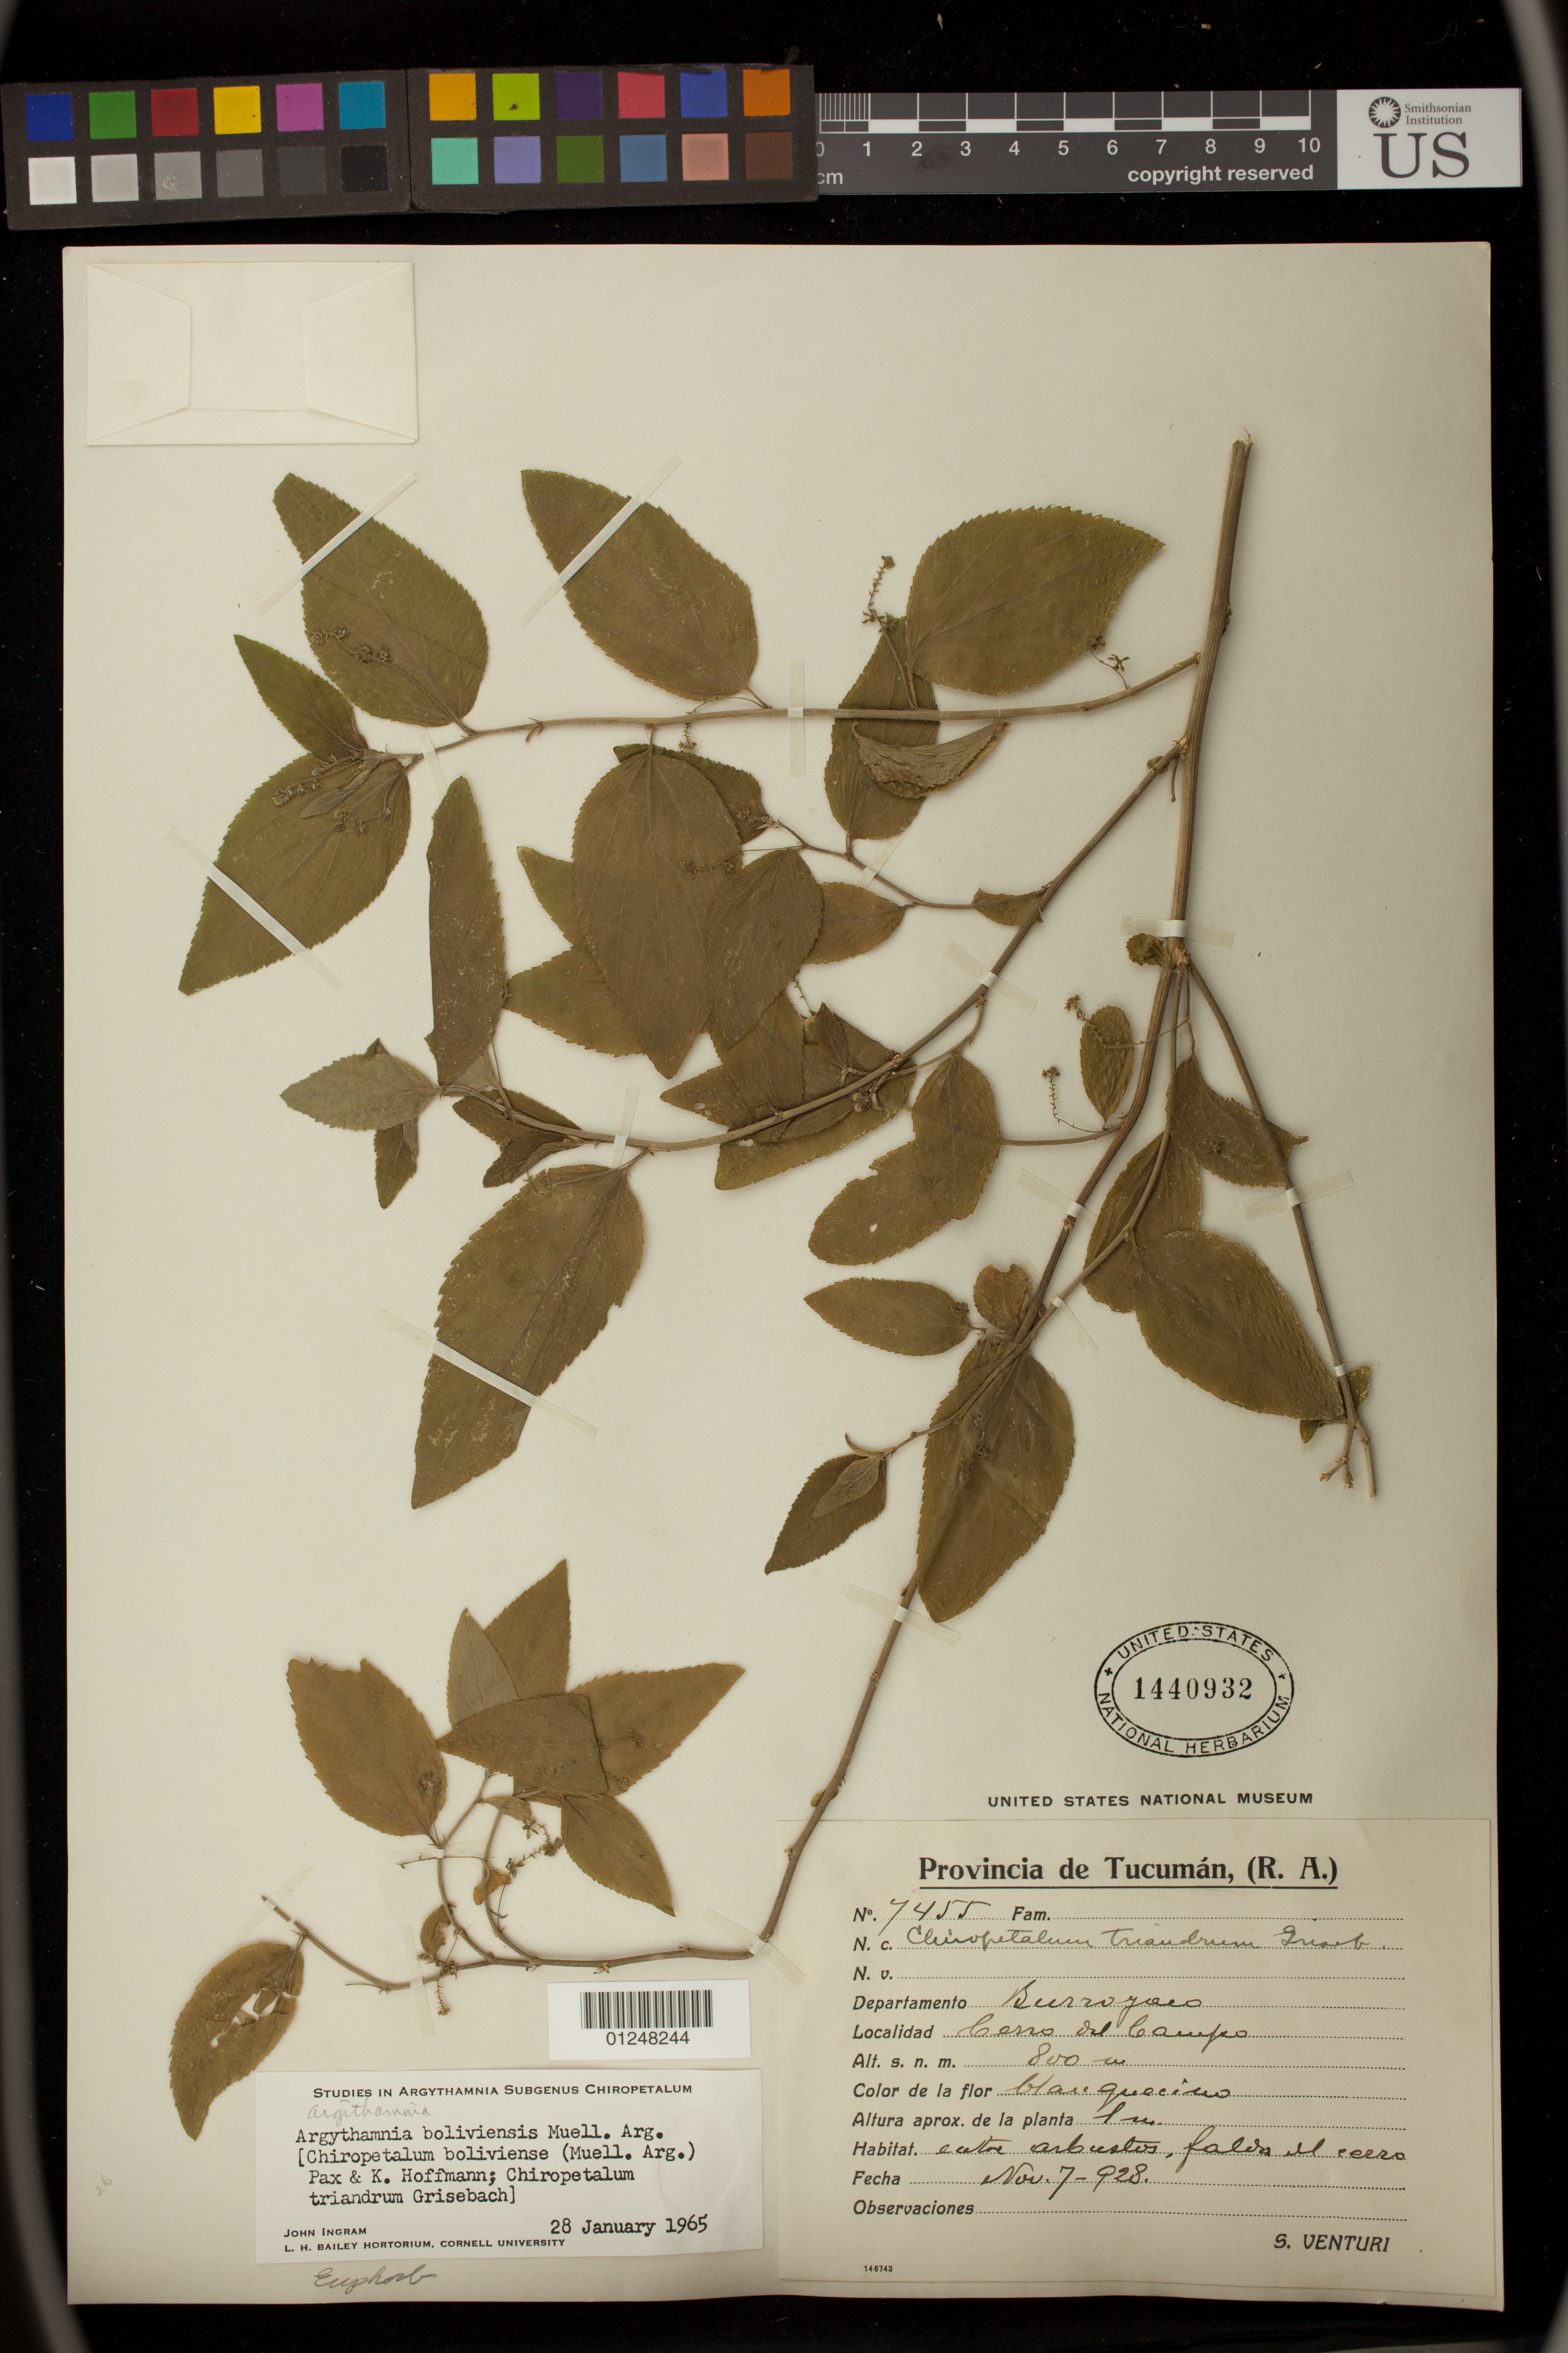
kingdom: Plantae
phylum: Tracheophyta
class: Magnoliopsida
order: Malpighiales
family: Euphorbiaceae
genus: Argythamnia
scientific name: Argythamnia boliviensis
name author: Müll. Arg.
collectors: S. Venturi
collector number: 7455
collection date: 1928-11-07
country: Argentina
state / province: Tucuman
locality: Burruyacu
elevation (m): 800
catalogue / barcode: US 1440932